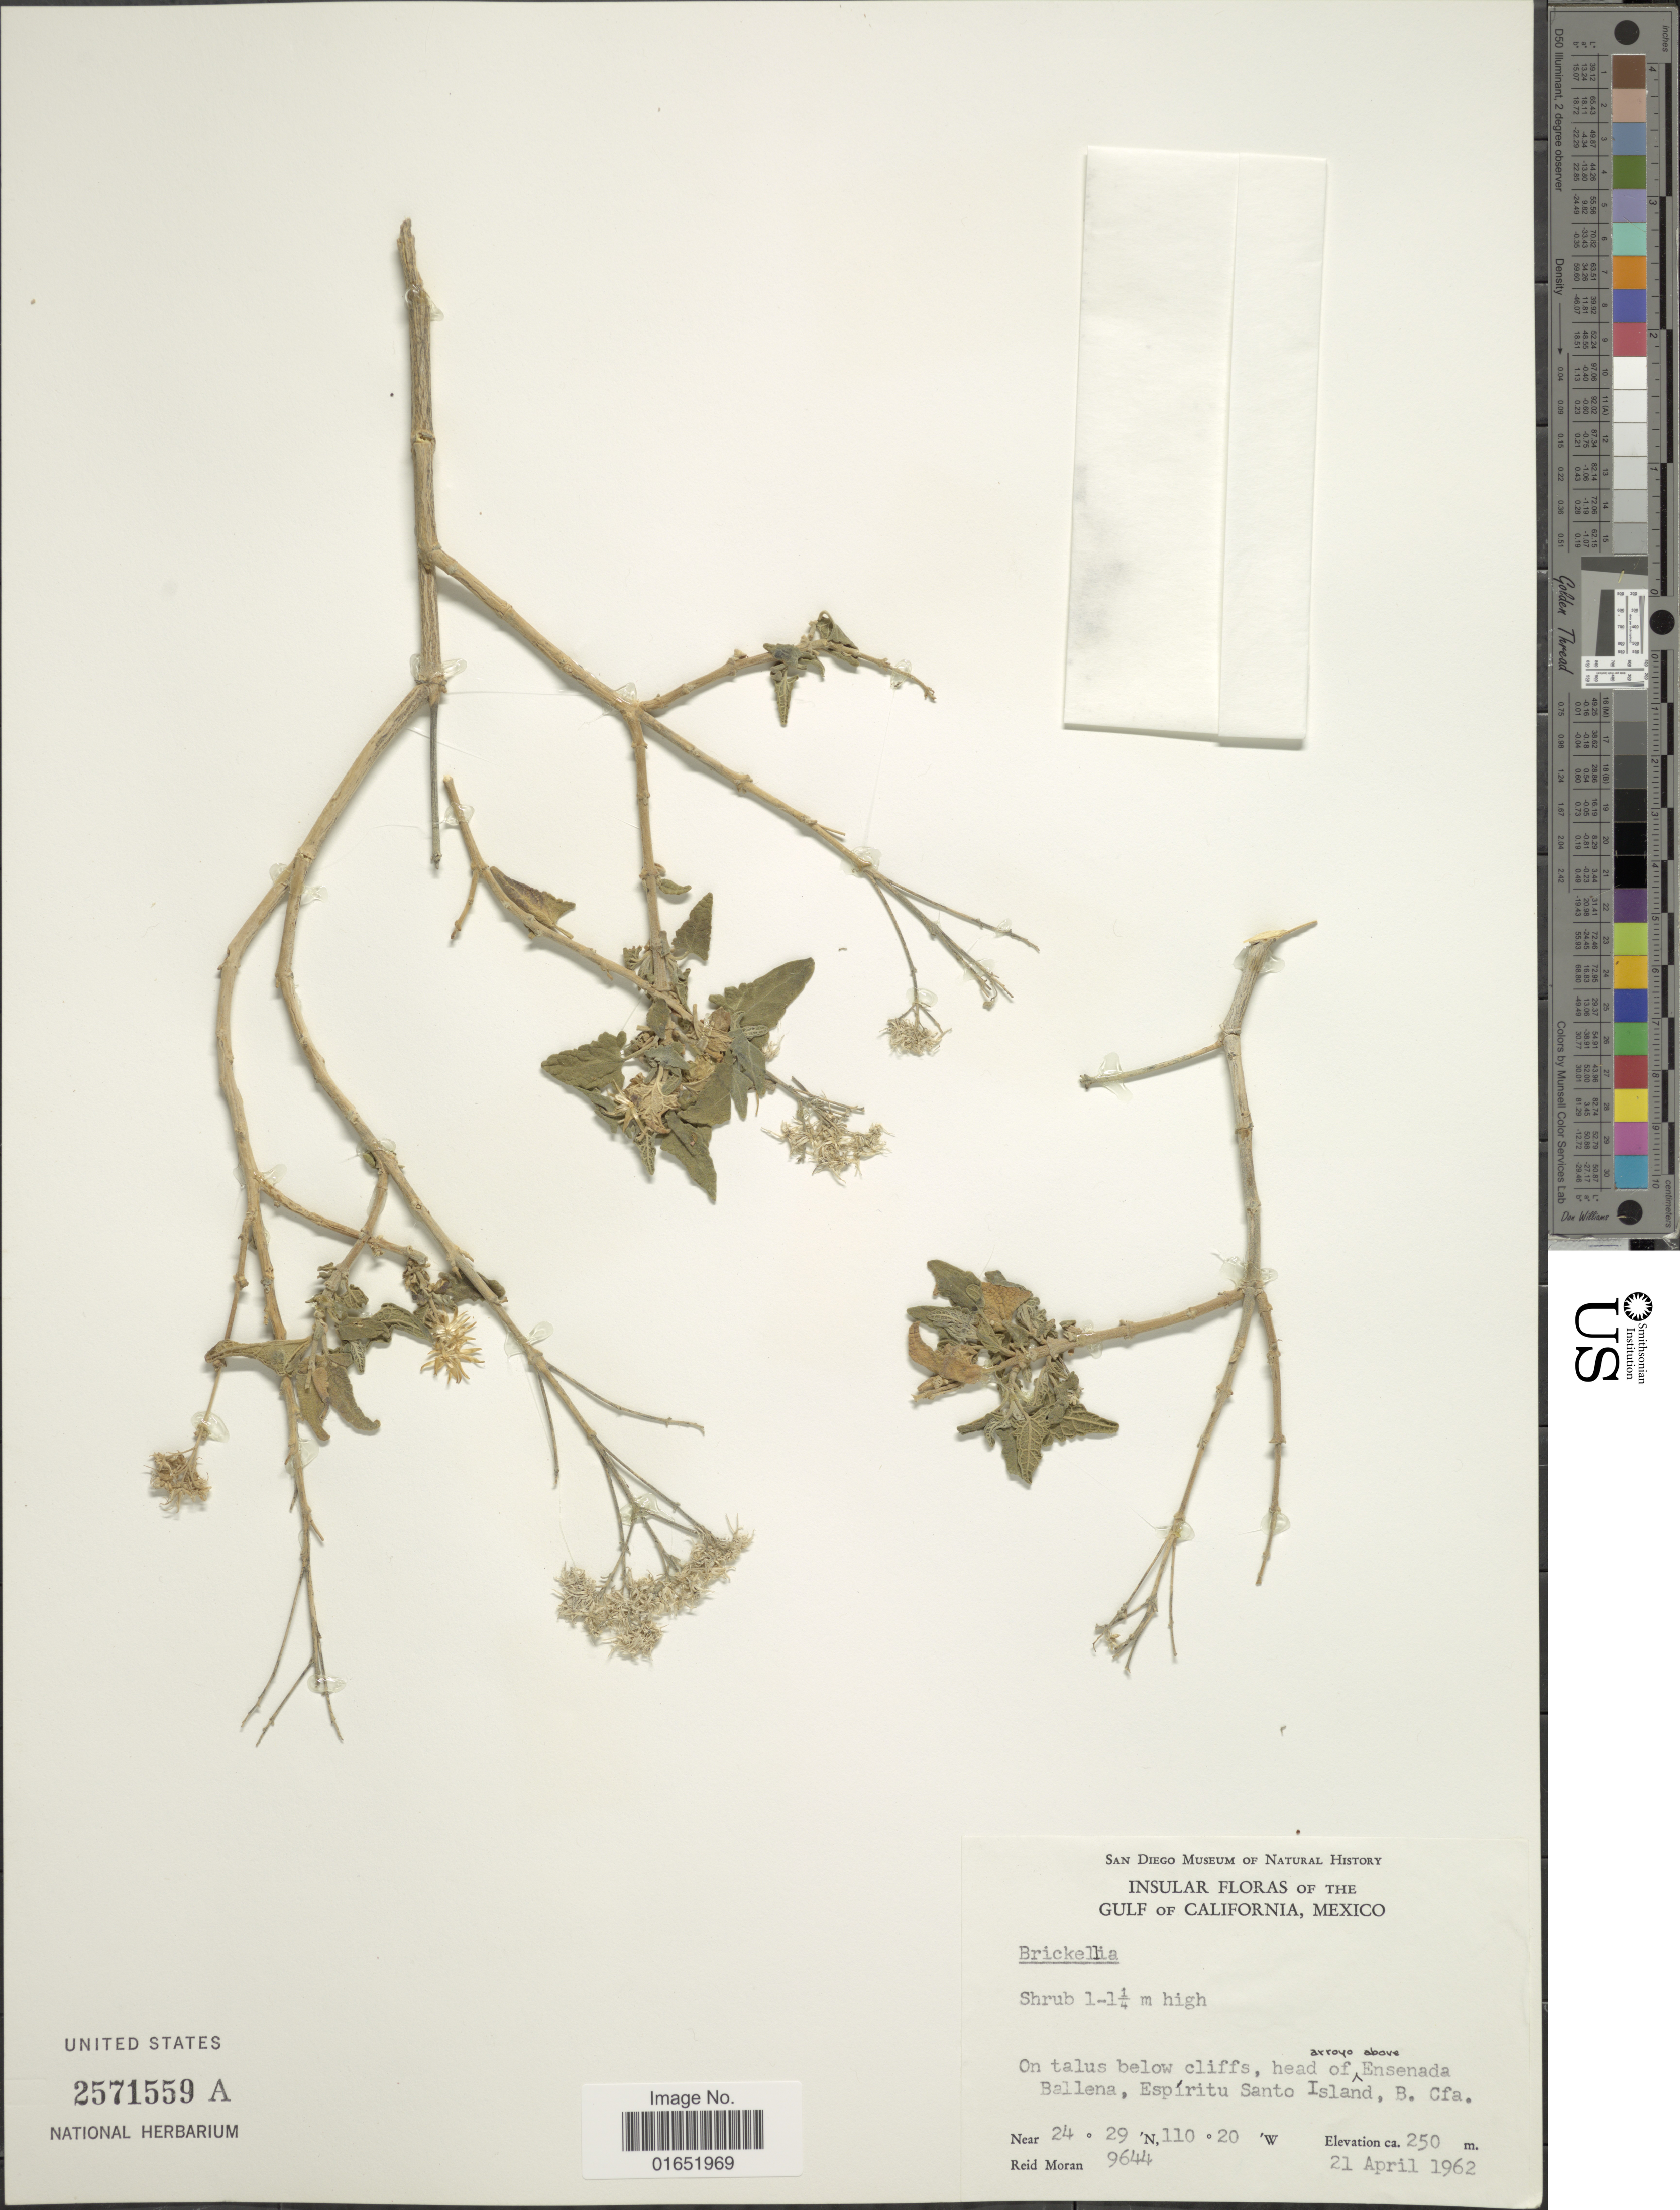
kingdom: Plantae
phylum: Tracheophyta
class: Magnoliopsida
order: Asterales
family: Asteraceae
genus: Brickellia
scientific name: Brickellia megaphylla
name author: M.E. Jones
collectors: R. V. Moran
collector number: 9644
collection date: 1962-04-21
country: Mexico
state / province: Baja California Norte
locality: Insular floras of the Gulf of California, On talus below cliffs, head of arroyo above Ensenada Ballena, Espiritu Santo Island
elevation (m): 250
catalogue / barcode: US 2571559A